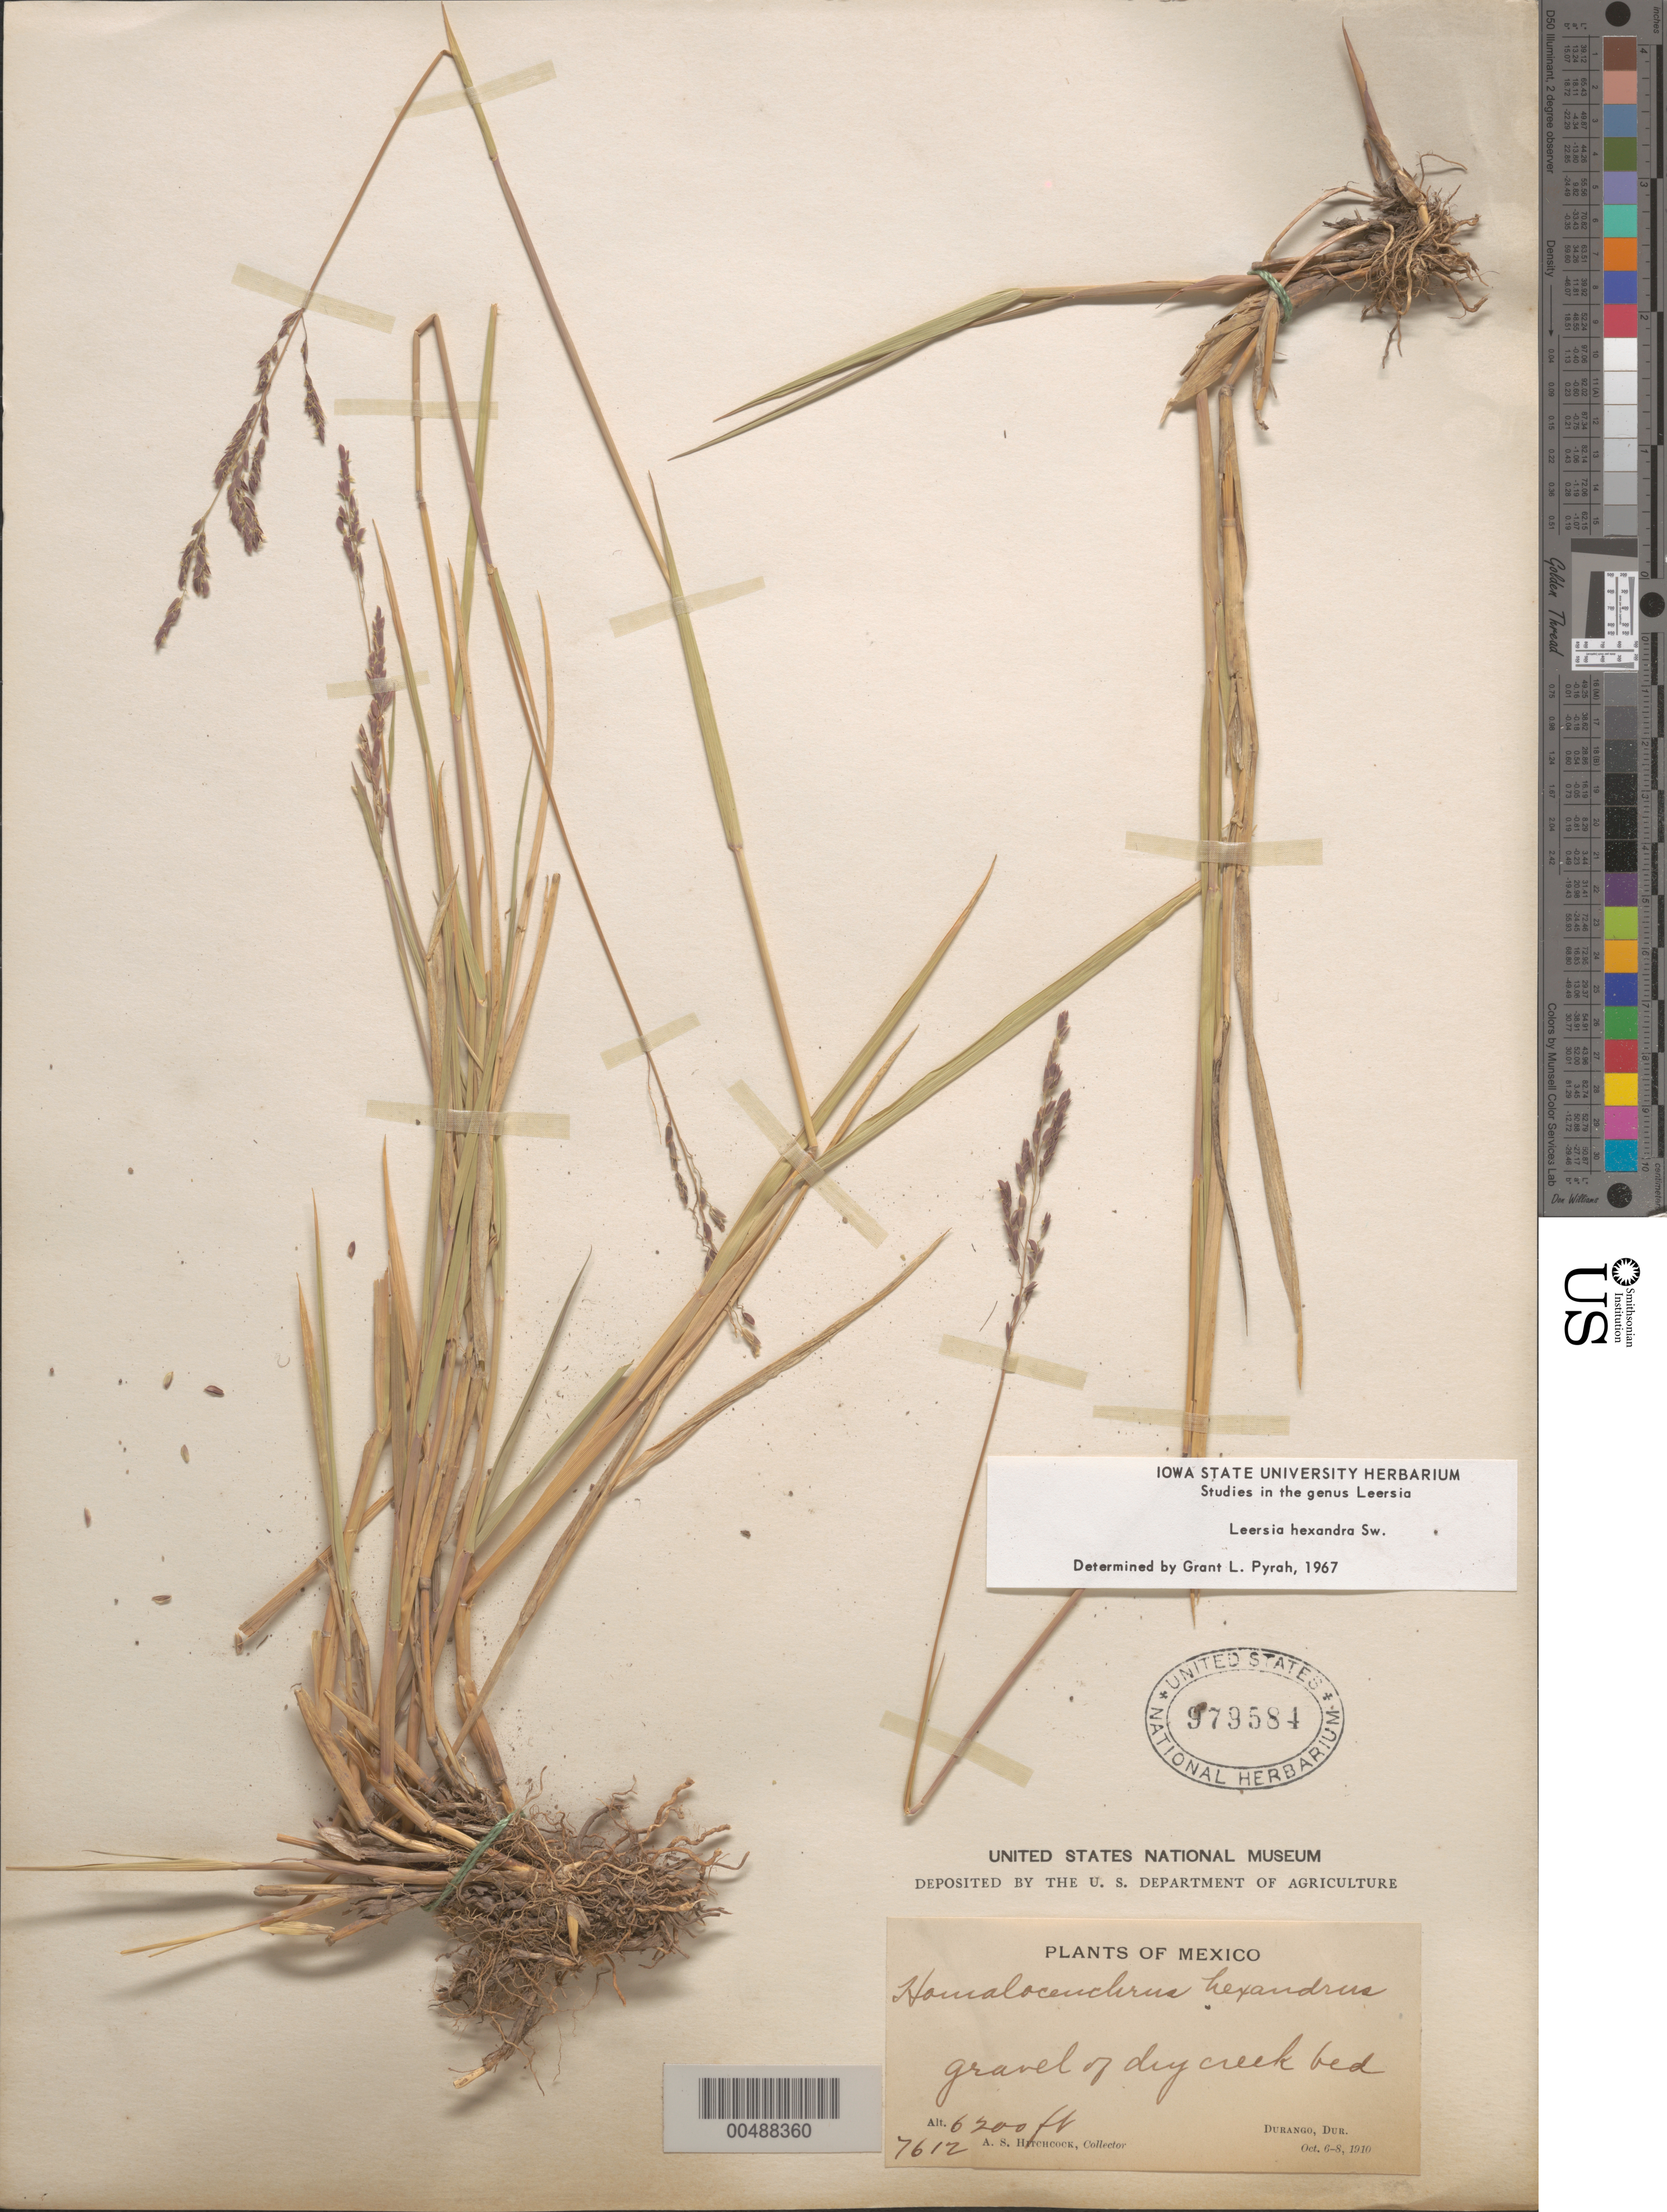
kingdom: Plantae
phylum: Tracheophyta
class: Liliopsida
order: Poales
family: Poaceae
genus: Leersia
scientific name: Leersia hexandra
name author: Sw.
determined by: Pyrah, G. L.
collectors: A. S. Hitchcock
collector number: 7612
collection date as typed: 6 Oct 1910 to 8 Oct 1910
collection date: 1910-10-06/1910-10-08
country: Mexico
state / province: Durango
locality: Durango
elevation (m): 1890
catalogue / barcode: US 979584